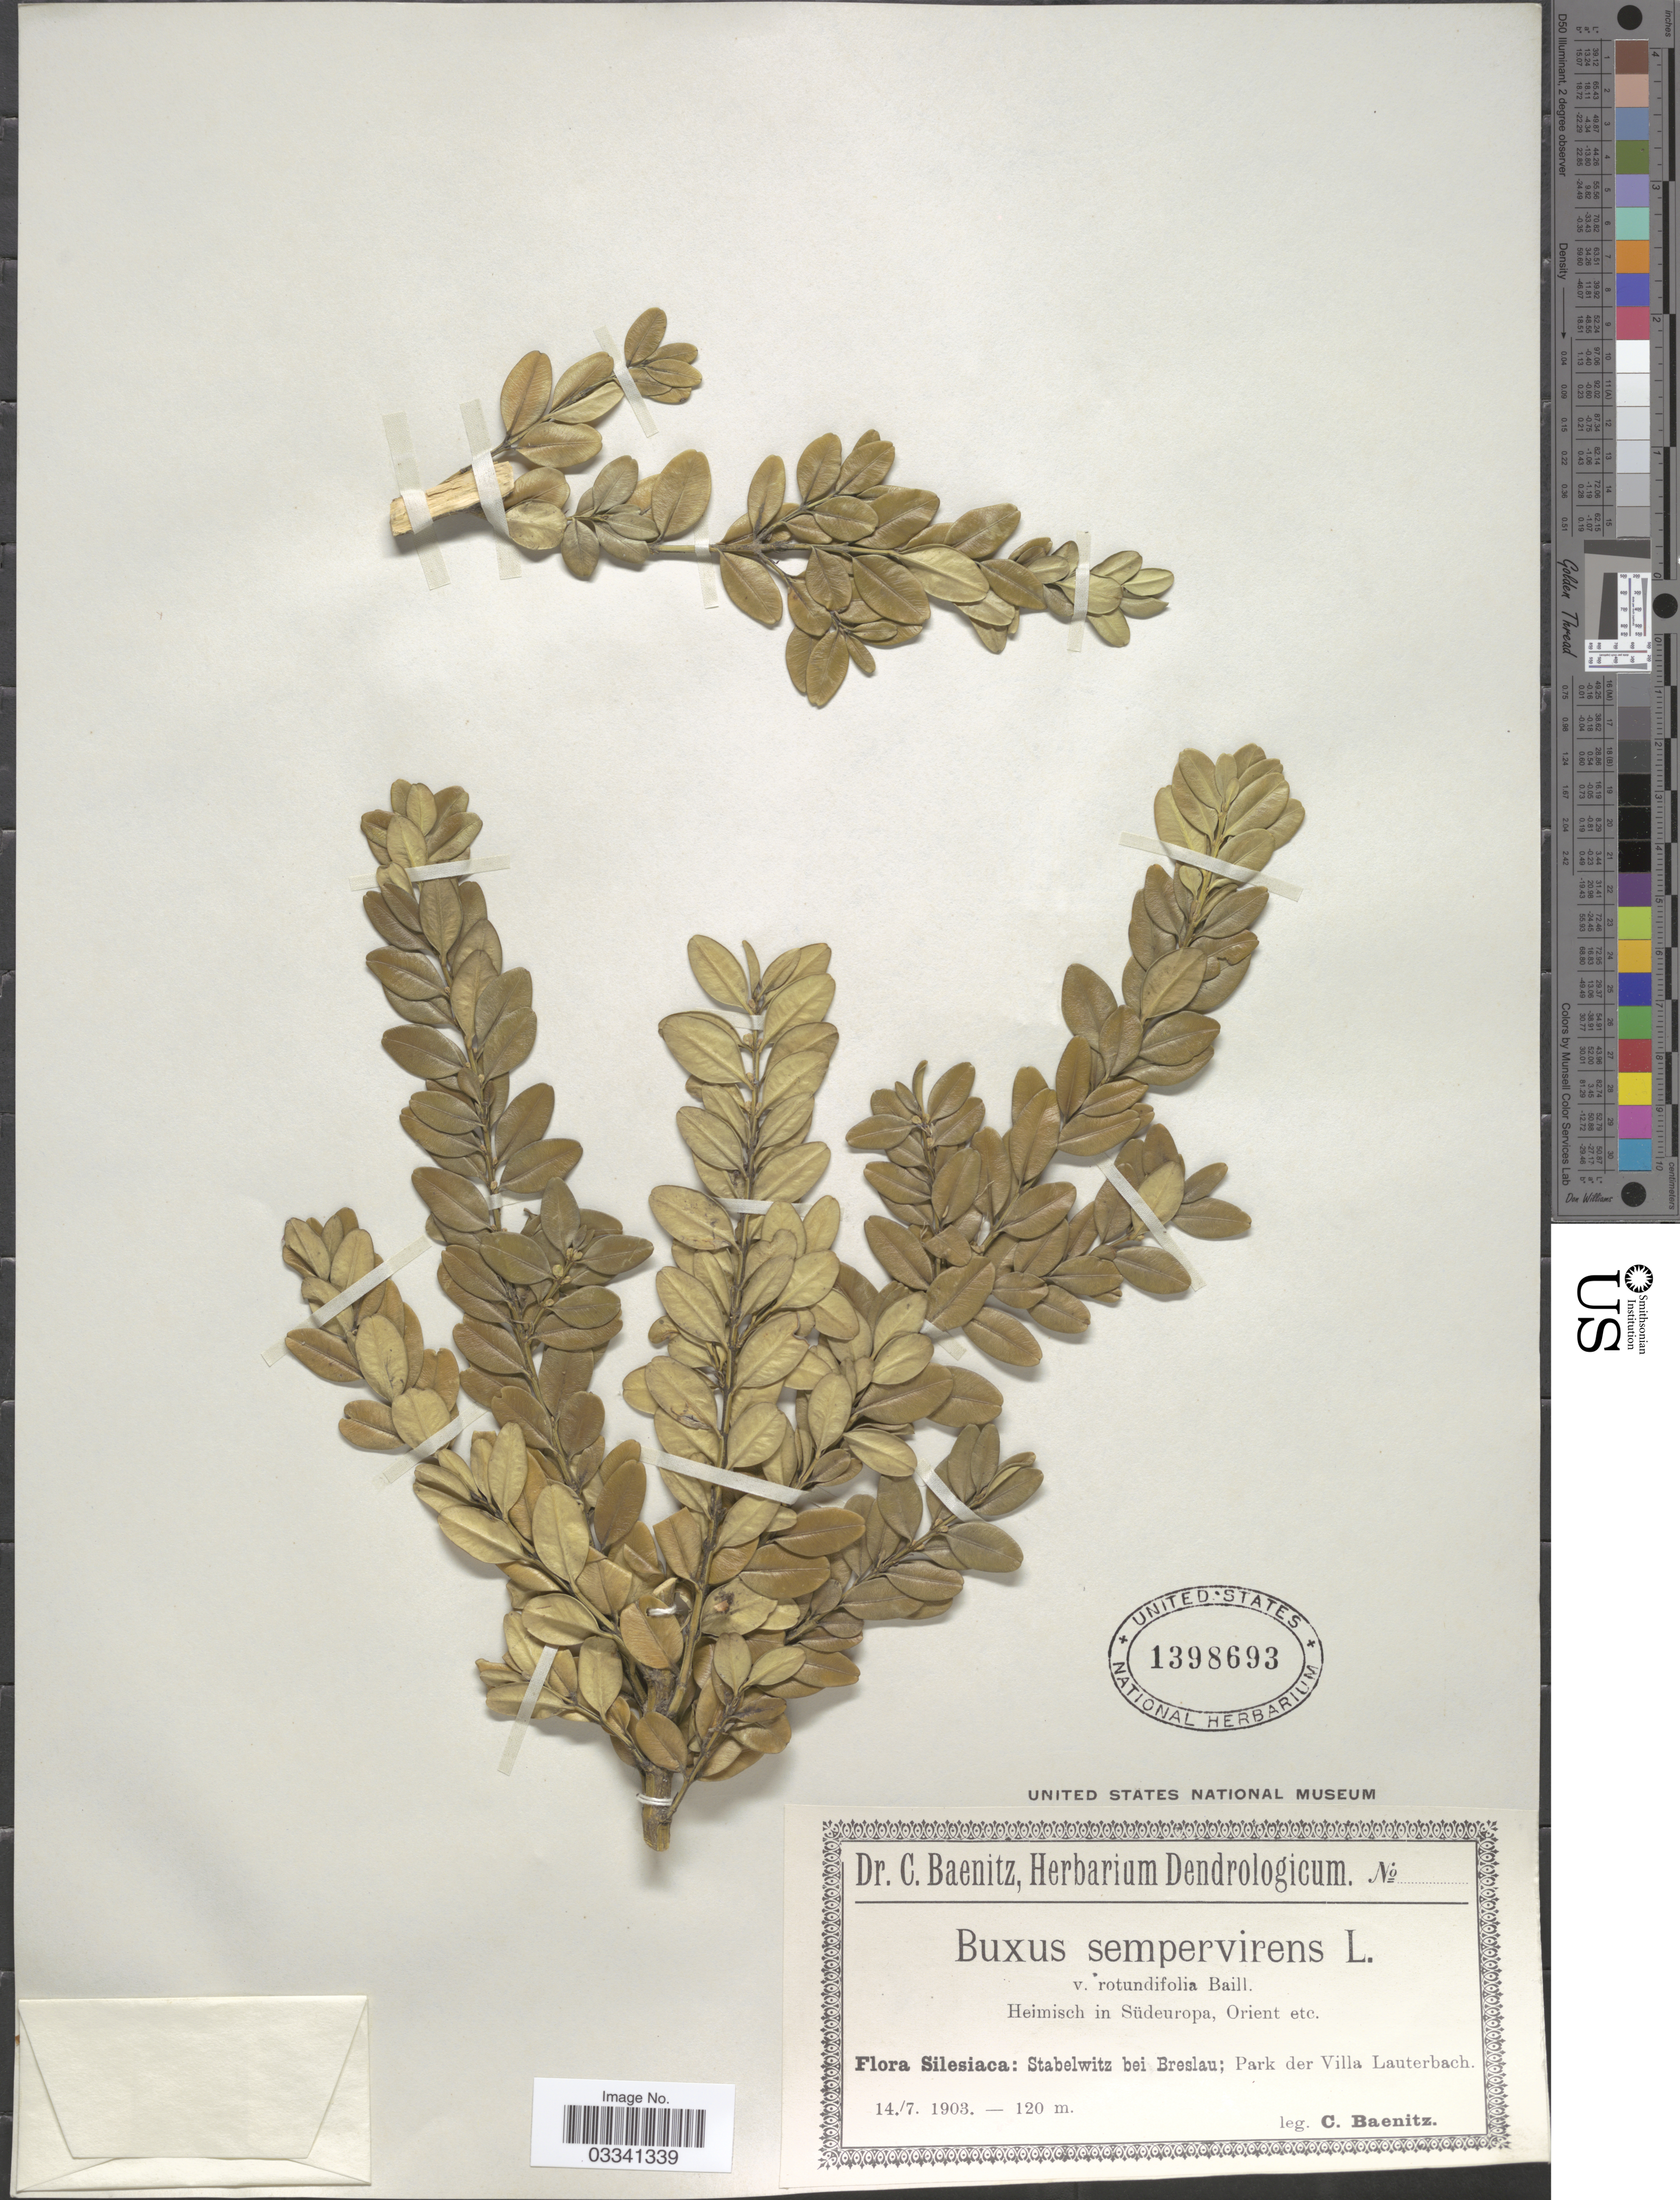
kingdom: Plantae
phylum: Tracheophyta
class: Magnoliopsida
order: Buxales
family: Buxaceae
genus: Buxus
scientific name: Buxus sempervirens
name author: L.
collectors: C. G. Baenitz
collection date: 1903-07-14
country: Poland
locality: Silesiaca: Stabelwitz bei Breslau; Park der Villa Lauterbach.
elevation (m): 120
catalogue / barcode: US 1398693